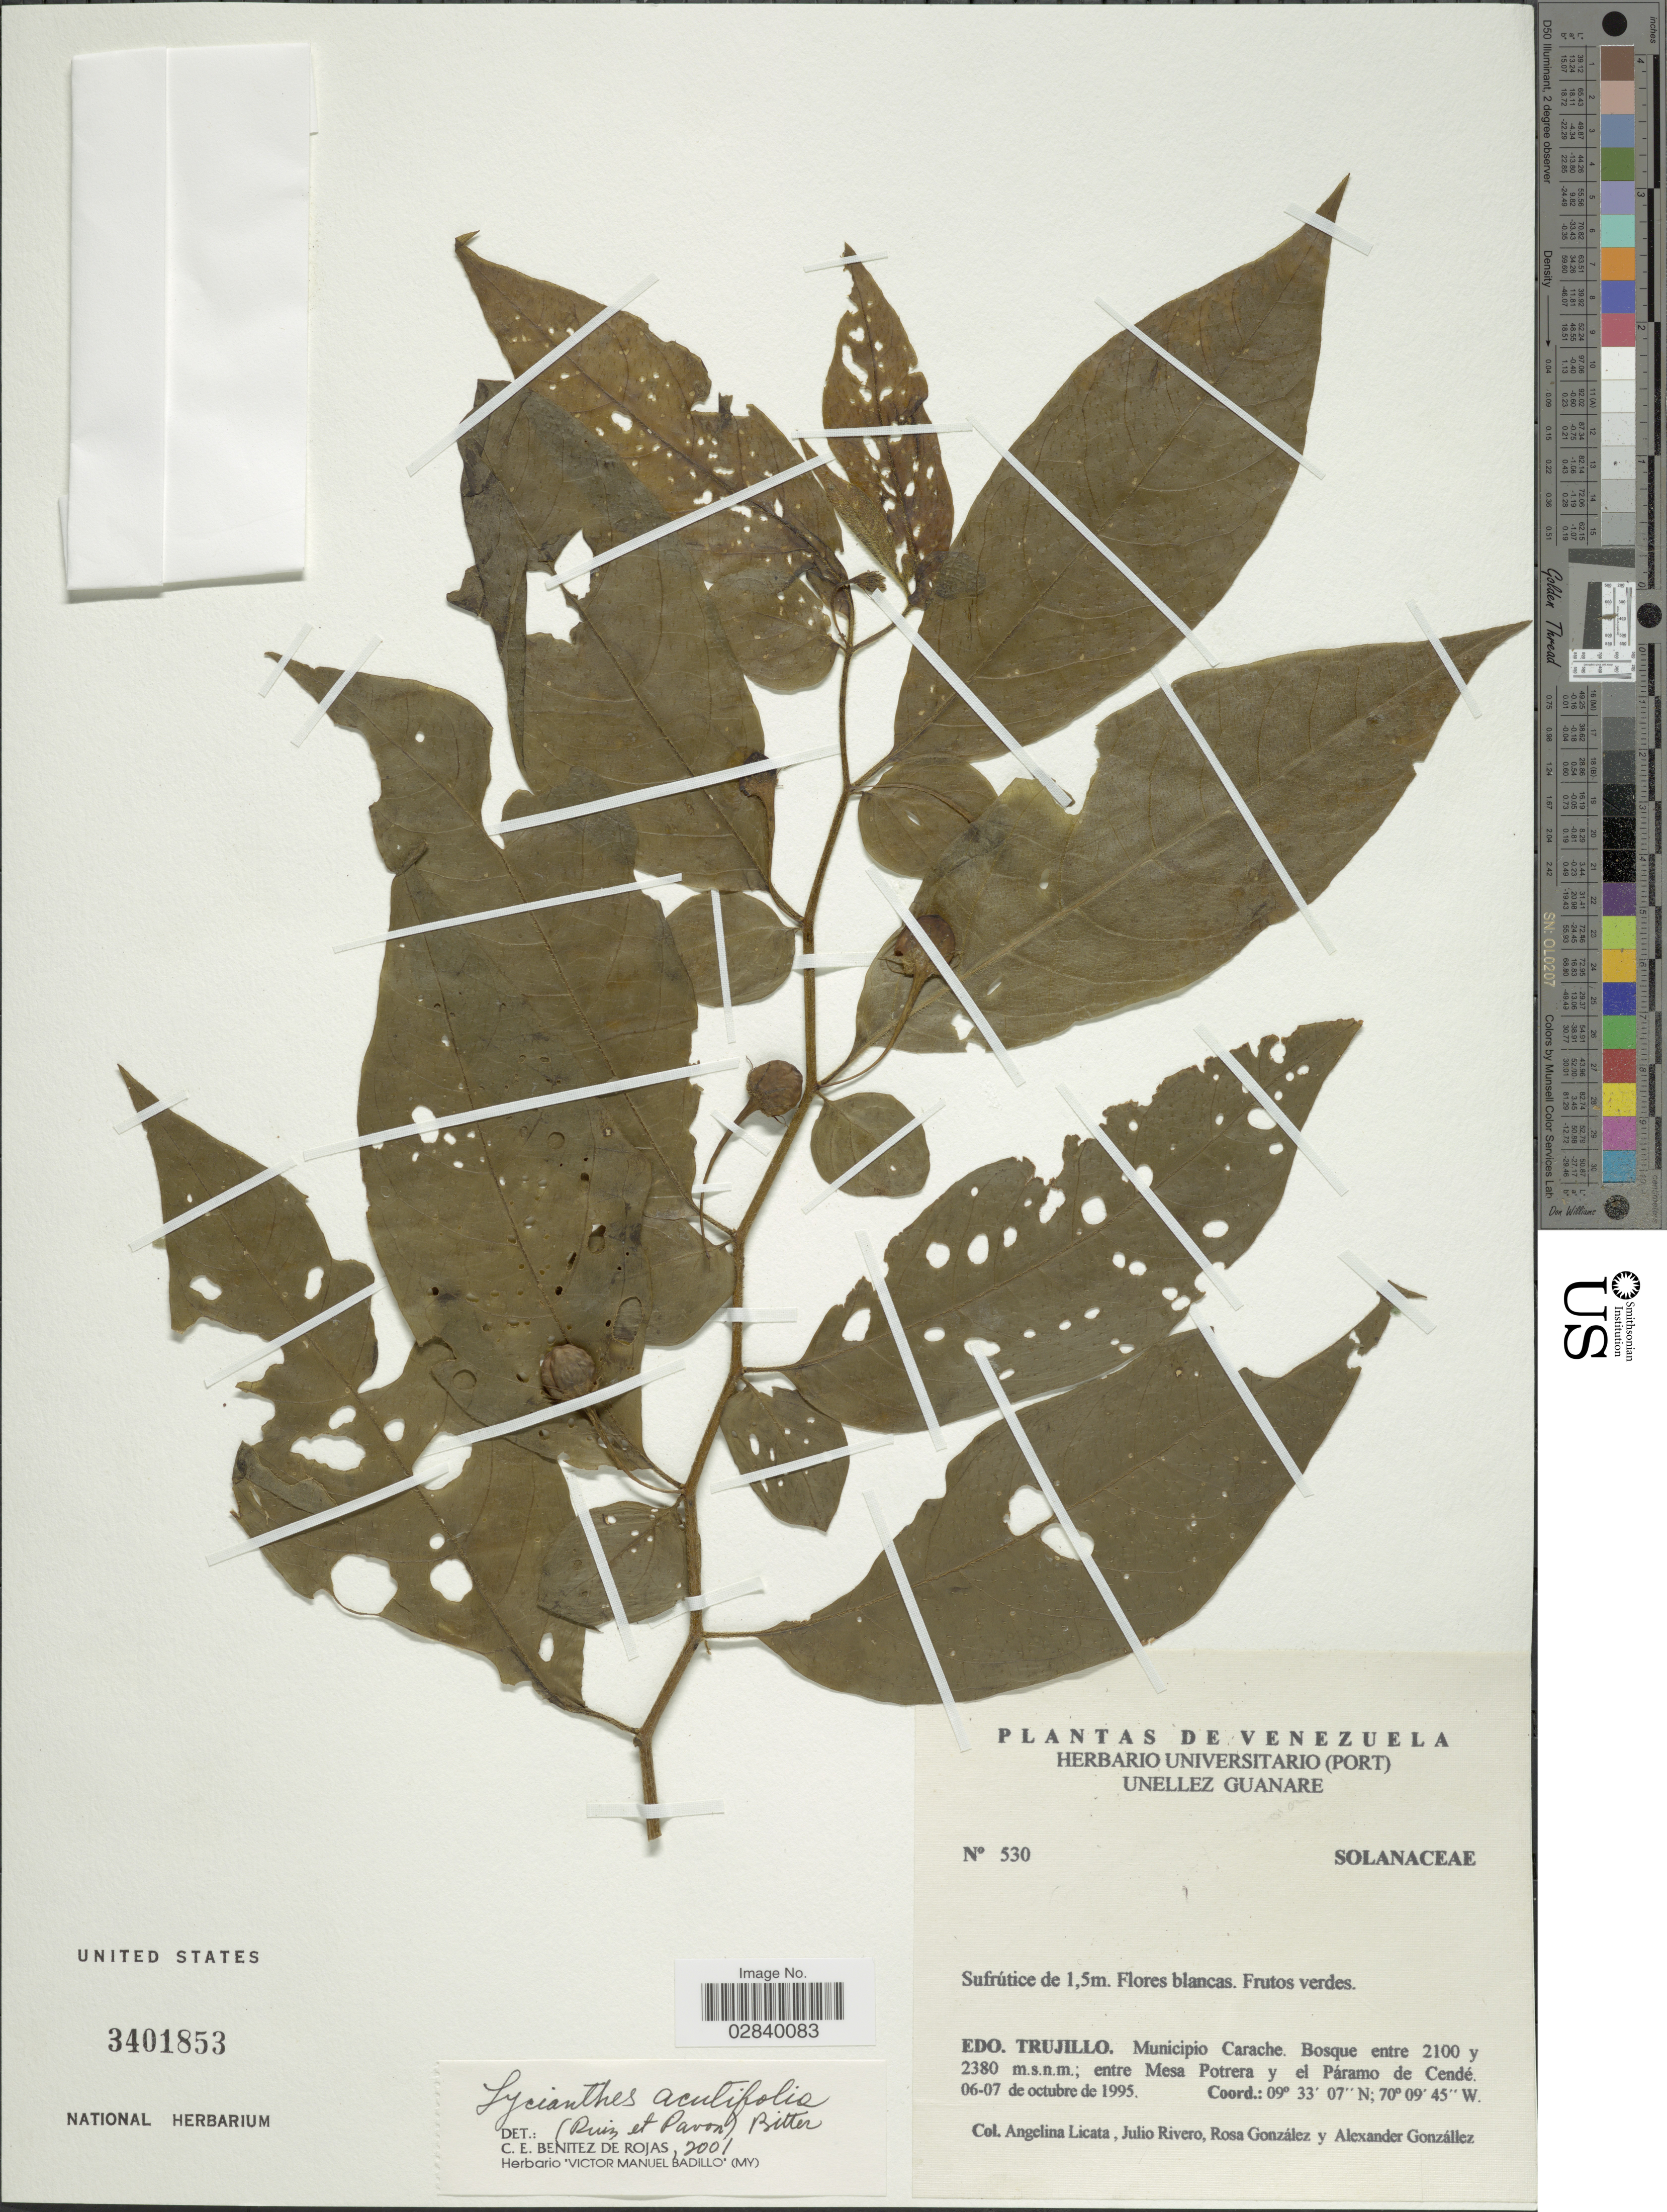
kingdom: Plantae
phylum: Tracheophyta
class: Magnoliopsida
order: Solanales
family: Solanaceae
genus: Lycianthes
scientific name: Lycianthes acutifolia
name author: (Ruiz & Pav.) Bitter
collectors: A. Licata, J. Rivero, R. Gonzalez & A. C. González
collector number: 530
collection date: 1995-10-06/1995-10-07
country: Venezuela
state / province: Trujillo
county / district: Carache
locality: Mesa Portera y el Páramo de Cendé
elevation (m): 2100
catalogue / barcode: US 3401853